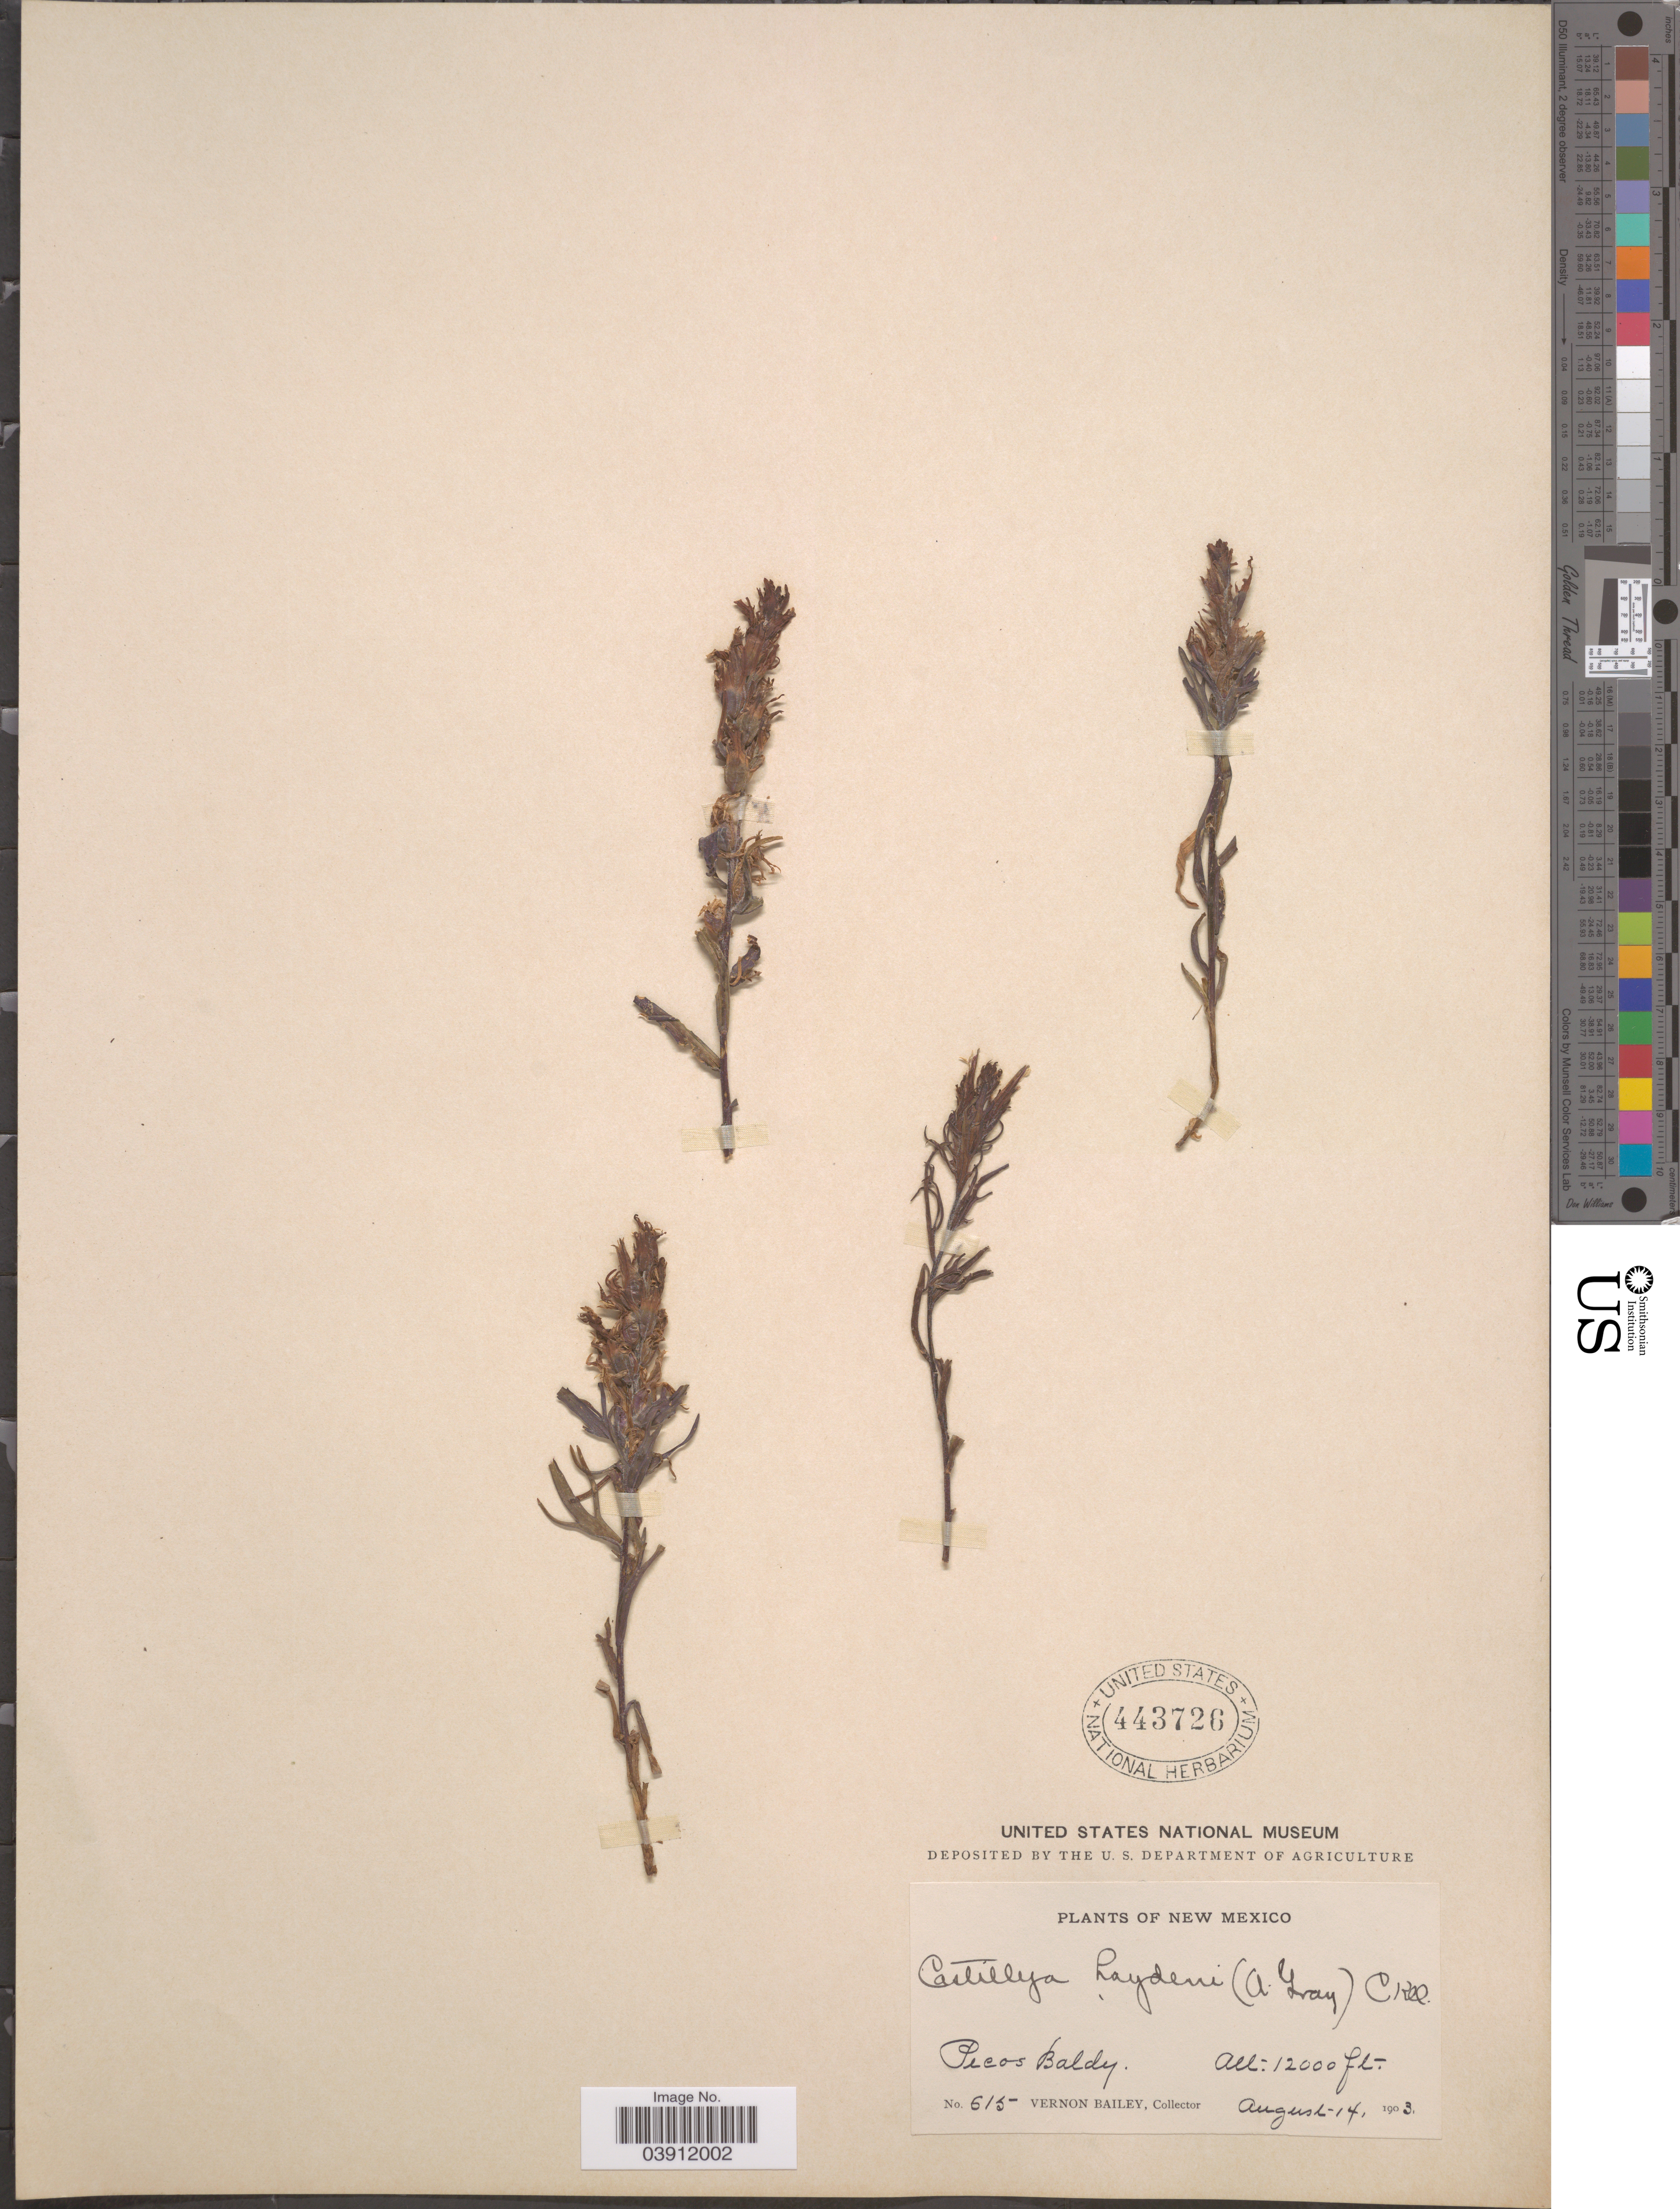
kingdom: Plantae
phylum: Tracheophyta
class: Magnoliopsida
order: Lamiales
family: Orobanchaceae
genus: Castilleja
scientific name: Castilleja haydenii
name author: (A. Gray) Cockerell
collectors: V. O. Bailey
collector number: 615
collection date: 1903-08-14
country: United States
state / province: New Mexico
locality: Pecos Baldy.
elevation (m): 3658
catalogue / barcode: US 443726